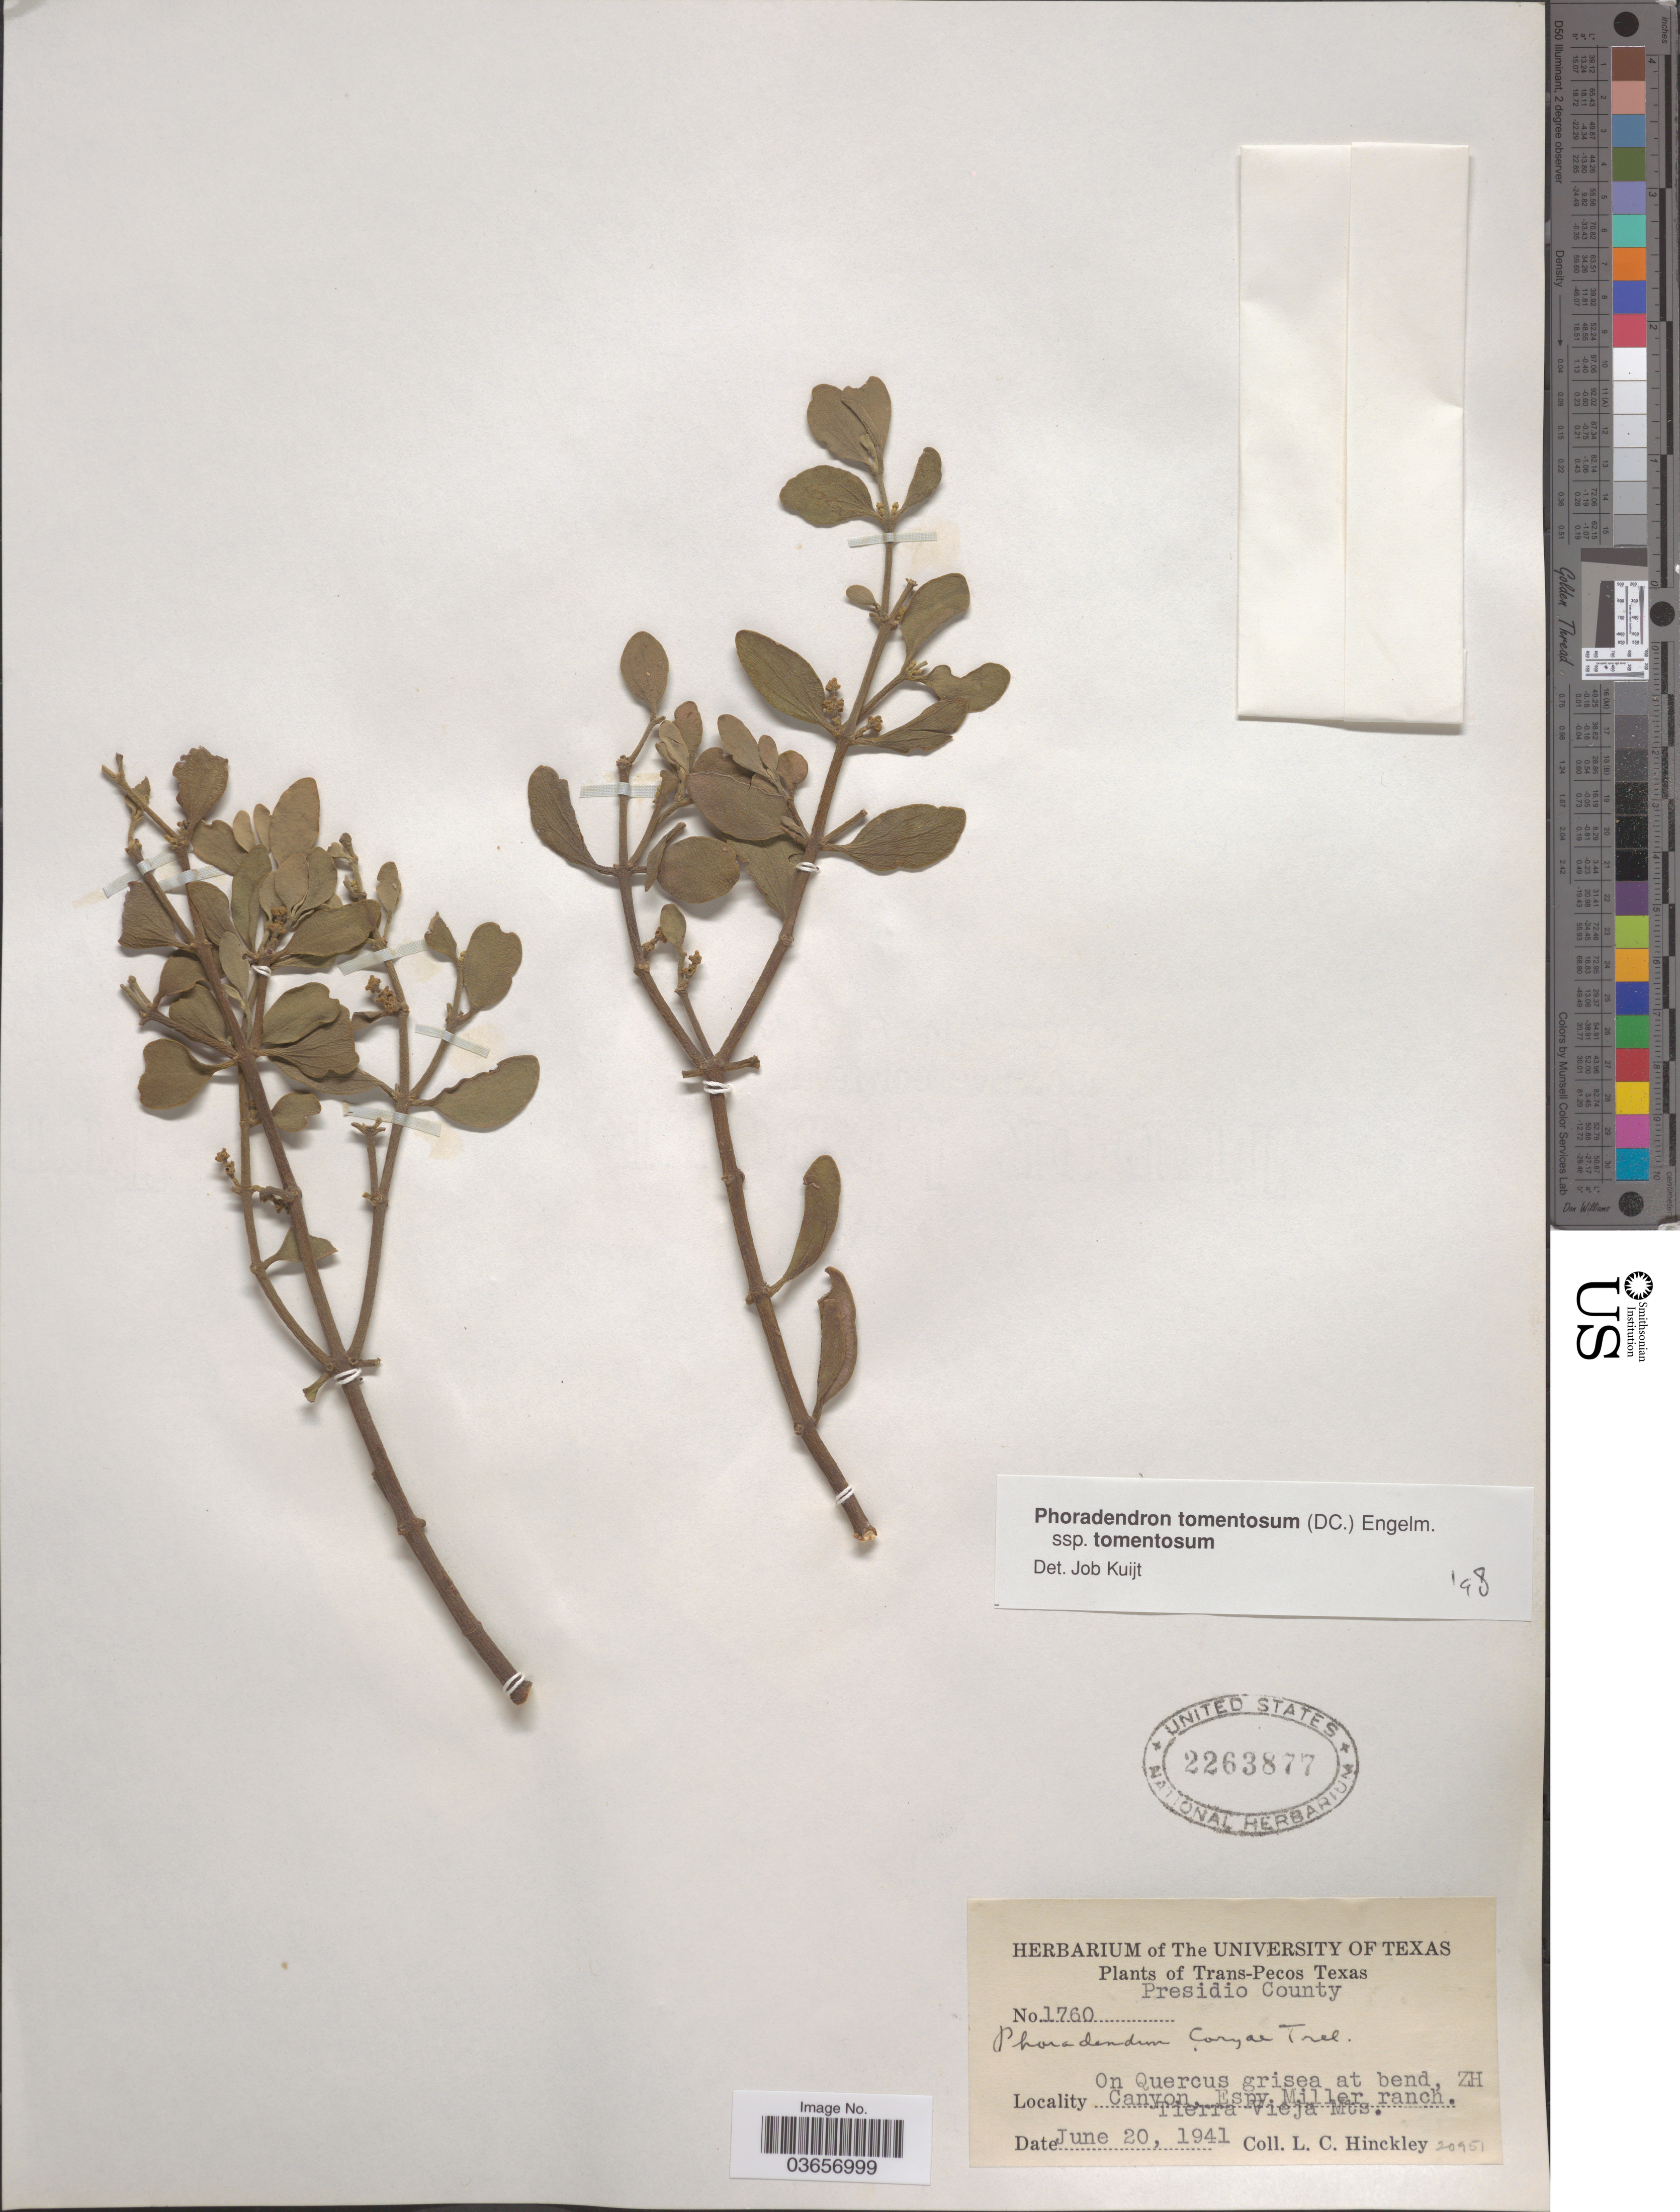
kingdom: Plantae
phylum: Tracheophyta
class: Magnoliopsida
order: Santalales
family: Viscaceae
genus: Phoradendron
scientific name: Phoradendron tomentosum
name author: DC.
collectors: L. Hinckley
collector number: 1760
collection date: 1941-06-20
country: United States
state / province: Texas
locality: Trans-Pecos. Presidio County. At bend, ZH canyon, Espy. Miller ranch. Tierra Vieja Mts.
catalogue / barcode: US 2263877